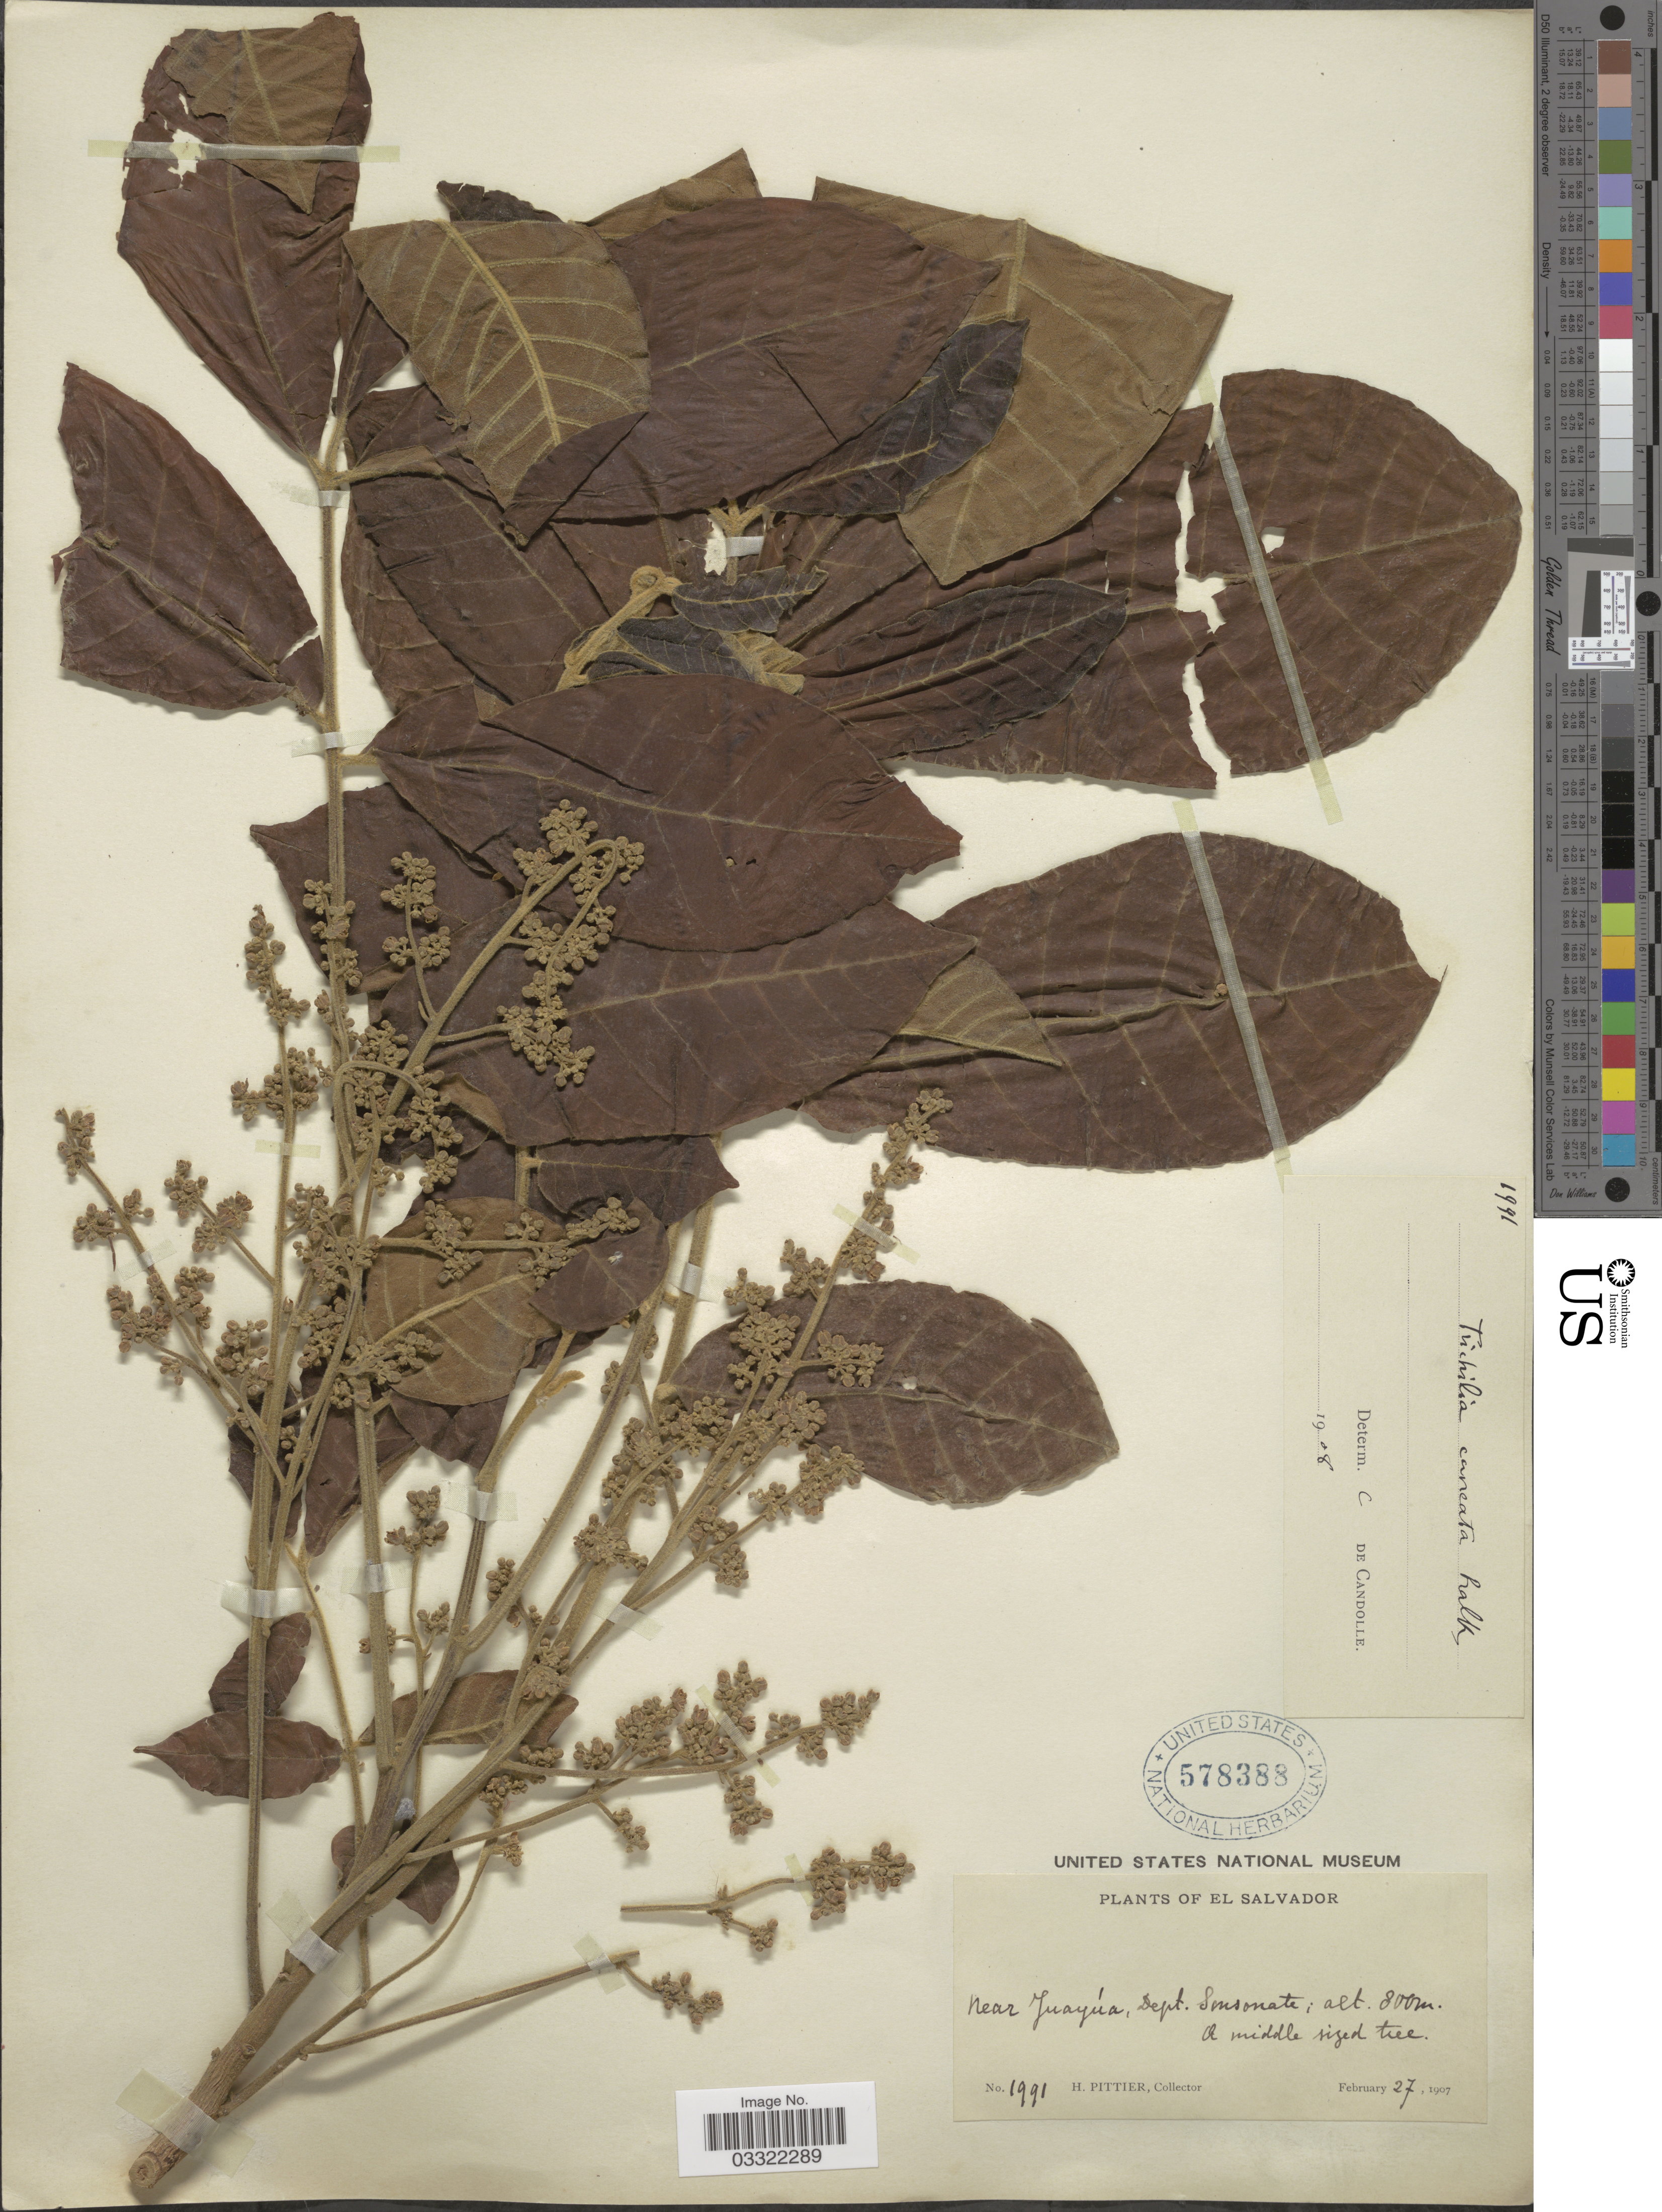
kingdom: Plantae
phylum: Tracheophyta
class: Magnoliopsida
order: Sapindales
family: Meliaceae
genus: Trichilia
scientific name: Trichilia cuneata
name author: Radlk.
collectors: H. F. Pittier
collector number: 1991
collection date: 1907-02-27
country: El Salvador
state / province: Sonsonate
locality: Near Juayúa, Dept. Sonsonate.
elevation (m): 800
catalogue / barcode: US 578388